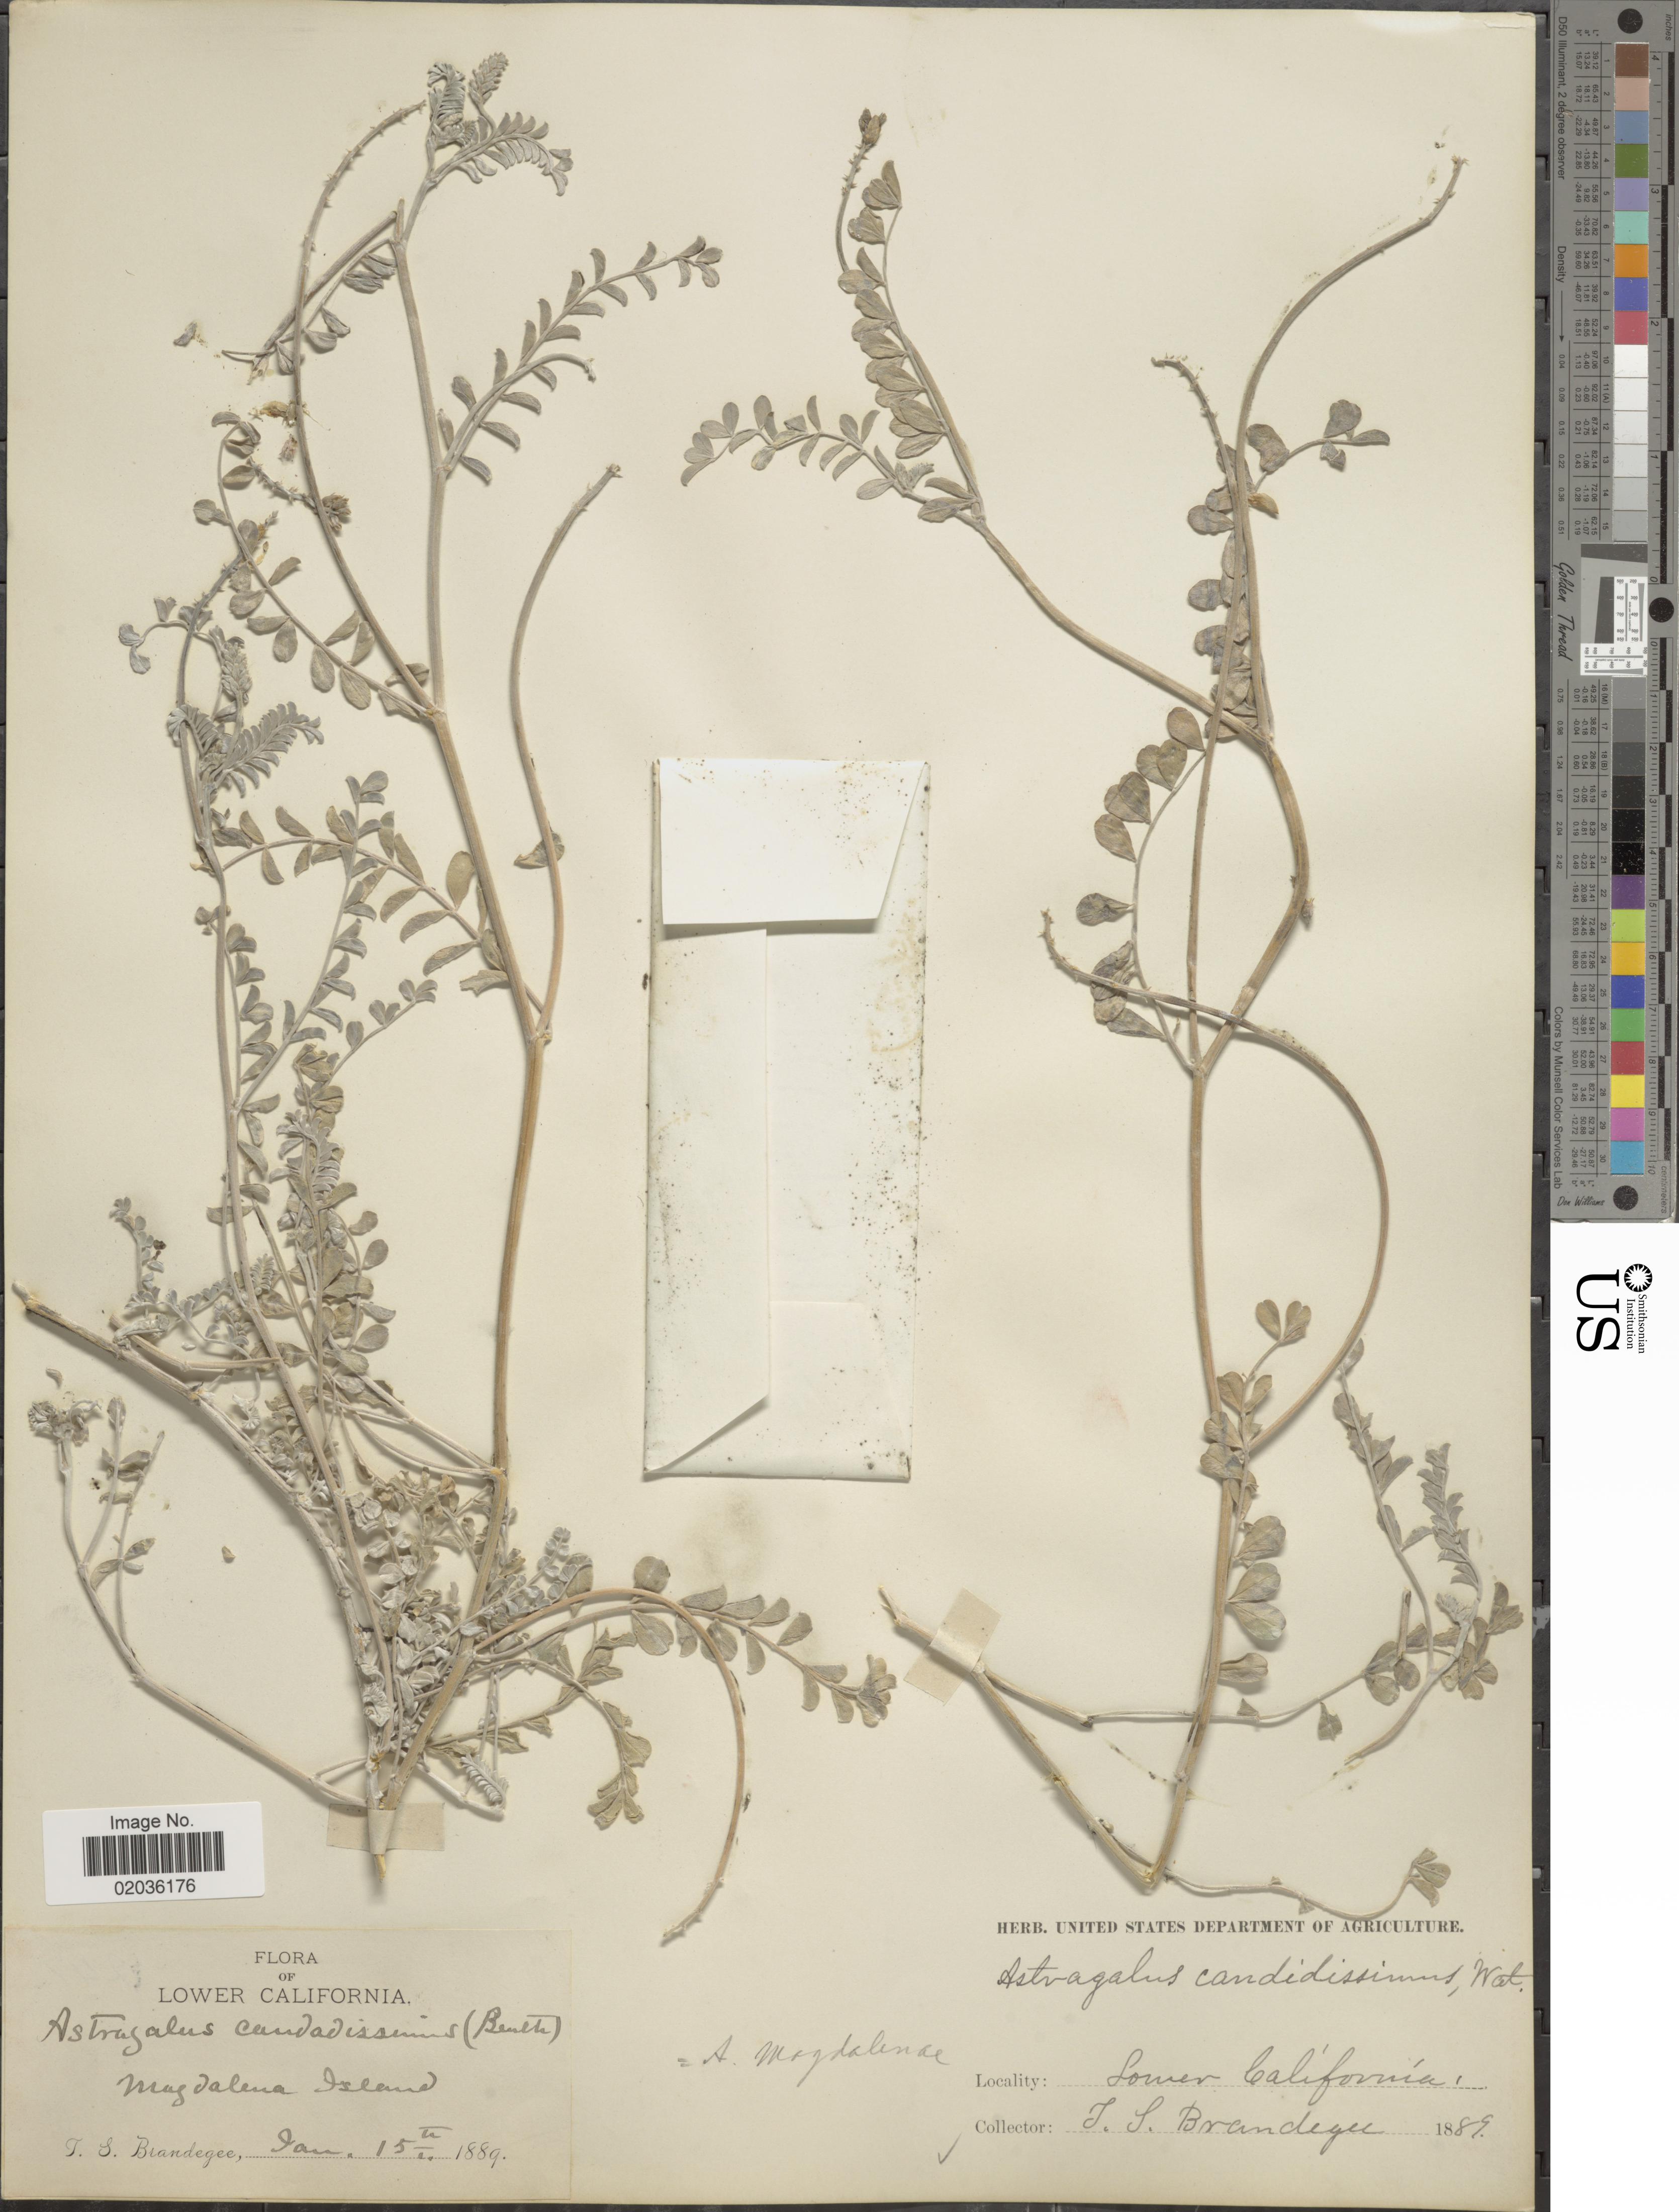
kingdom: Plantae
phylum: Tracheophyta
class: Magnoliopsida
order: Fabales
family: Fabaceae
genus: Astragalus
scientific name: Astragalus magdalenae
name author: Greene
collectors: T. S. Brandegee (herbarium)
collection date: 1889-01-15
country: Mexico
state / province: Baja California Sur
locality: Lower California, Magdalena Island